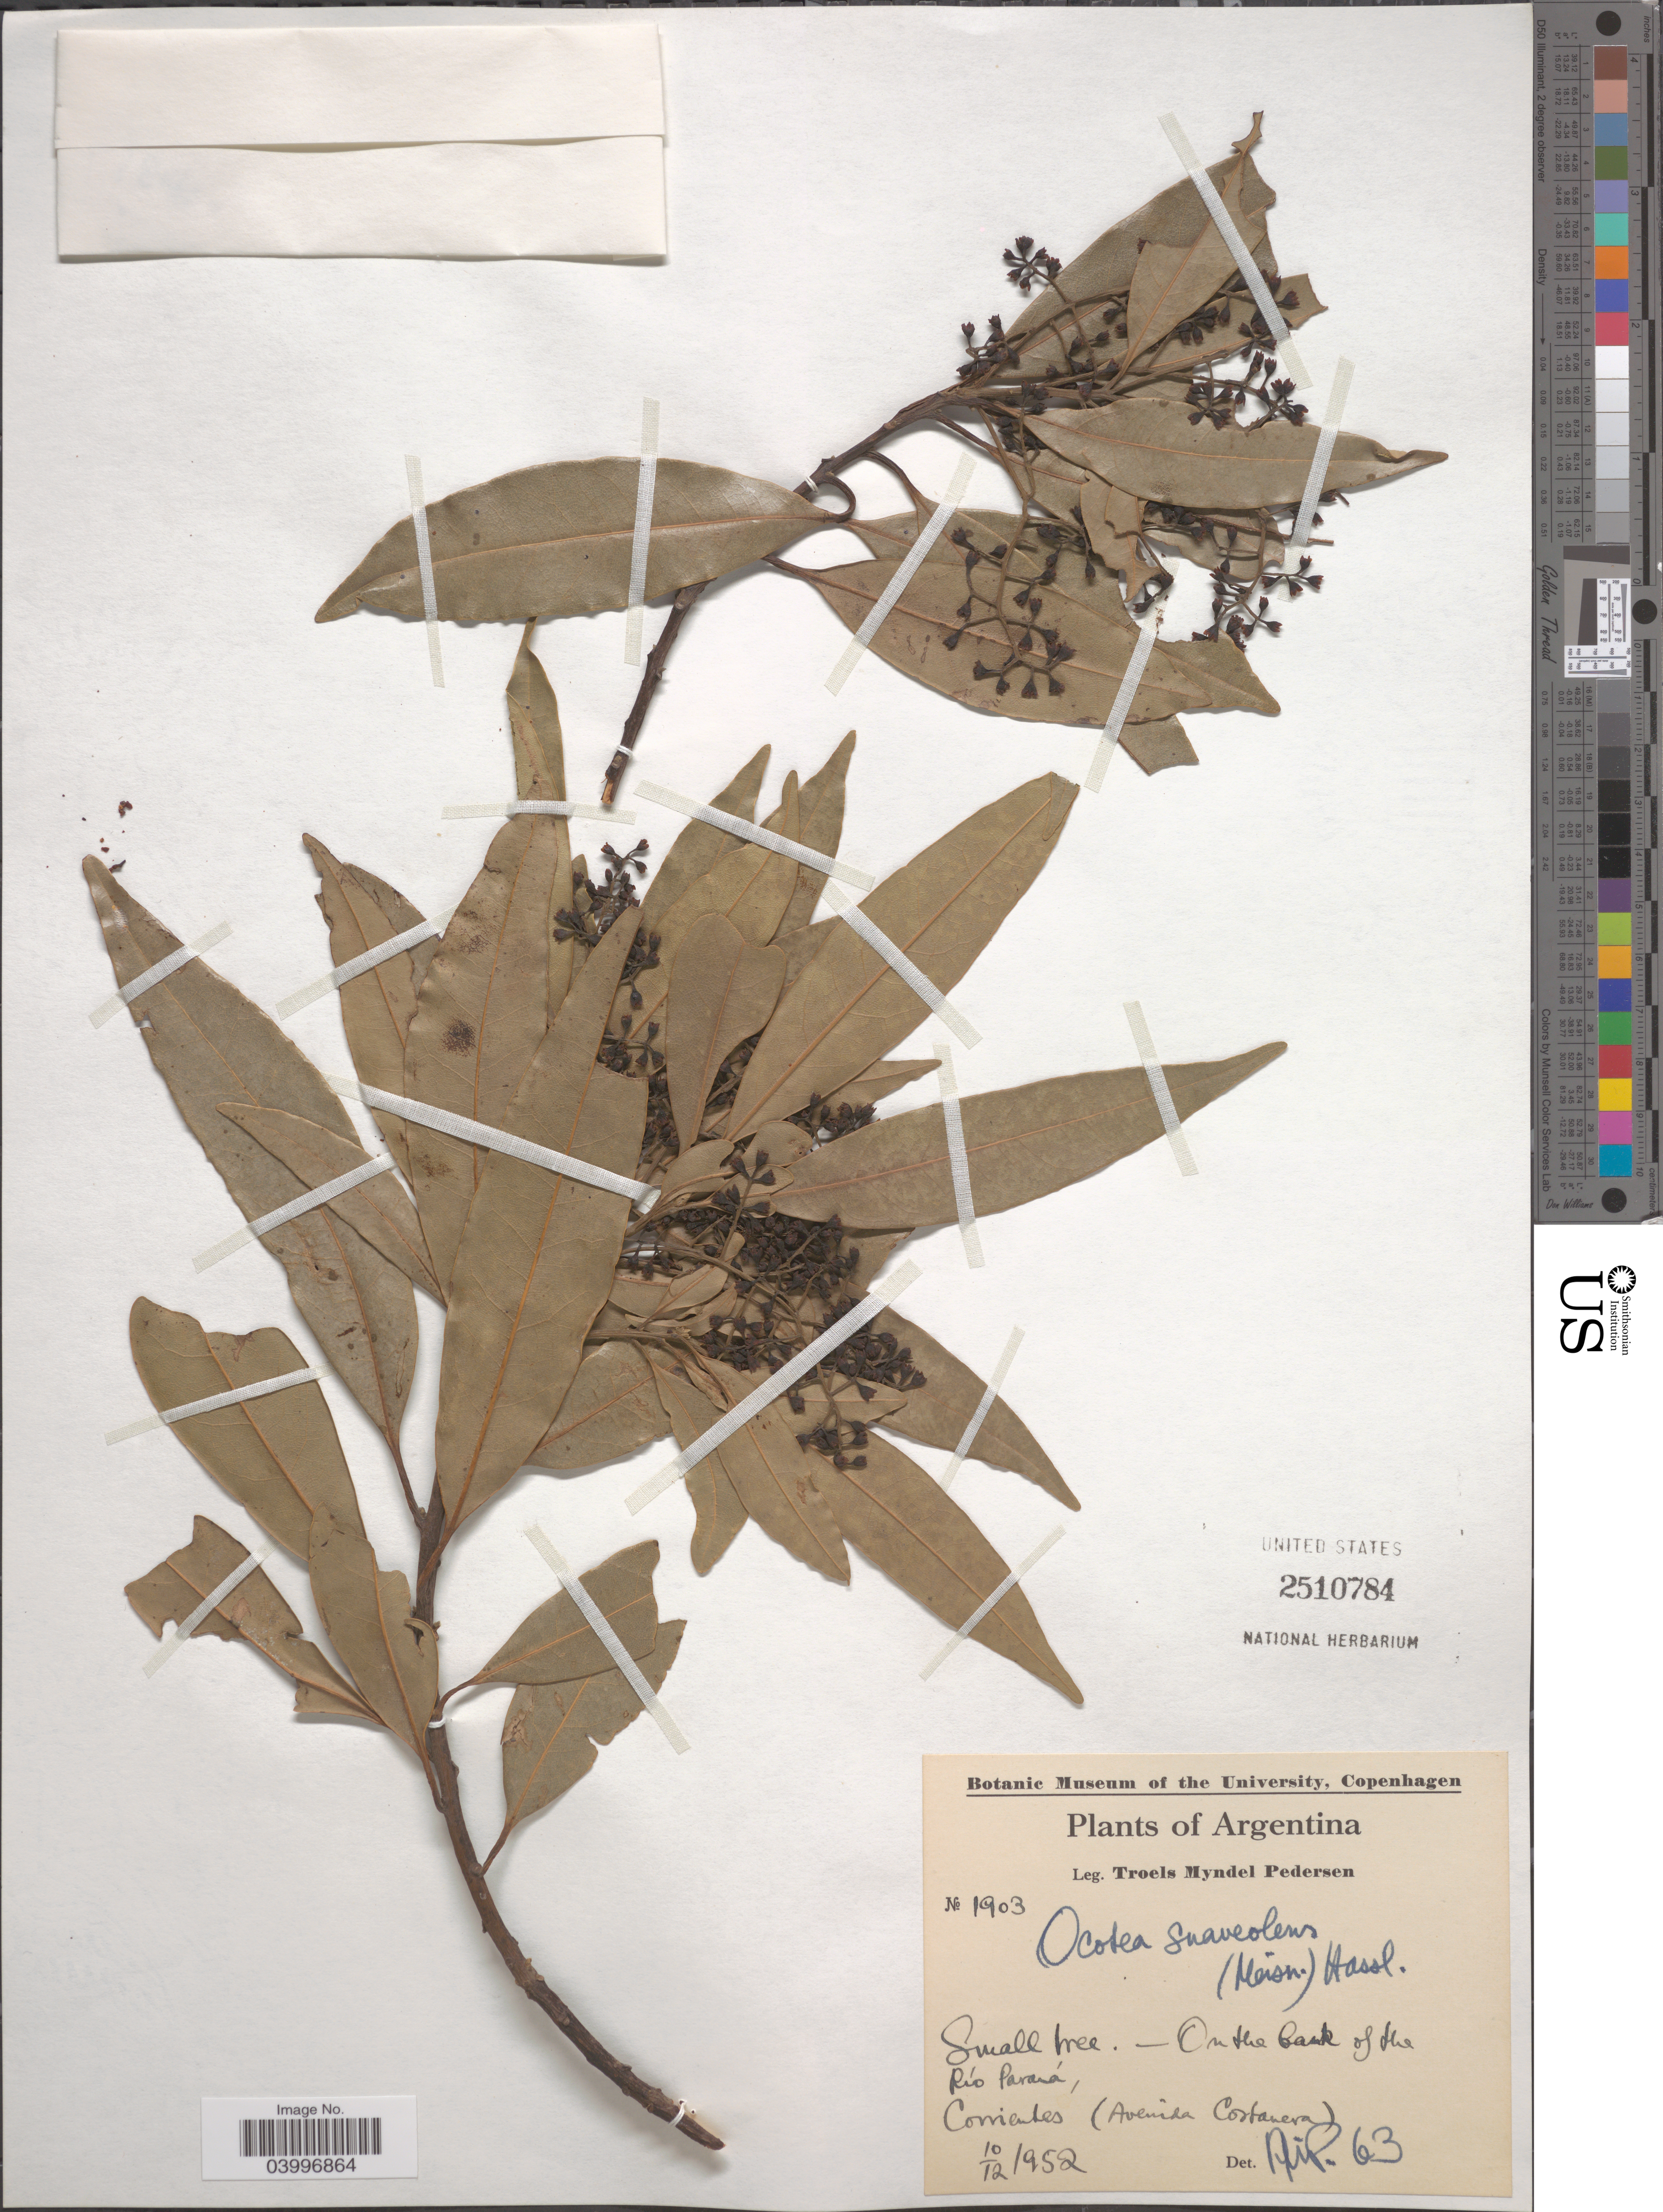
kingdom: Plantae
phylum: Tracheophyta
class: Magnoliopsida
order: Laurales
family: Lauraceae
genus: Ocotea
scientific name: Ocotea suaveolens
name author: (Meisn.) Benth. & Hook. f. ex Hieron.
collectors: T. Pederson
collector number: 1903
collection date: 1952-12-10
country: Argentina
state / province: Corrientes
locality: On the bank of the Río Paraná. (Avenida Costanera).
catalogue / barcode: US 2510784